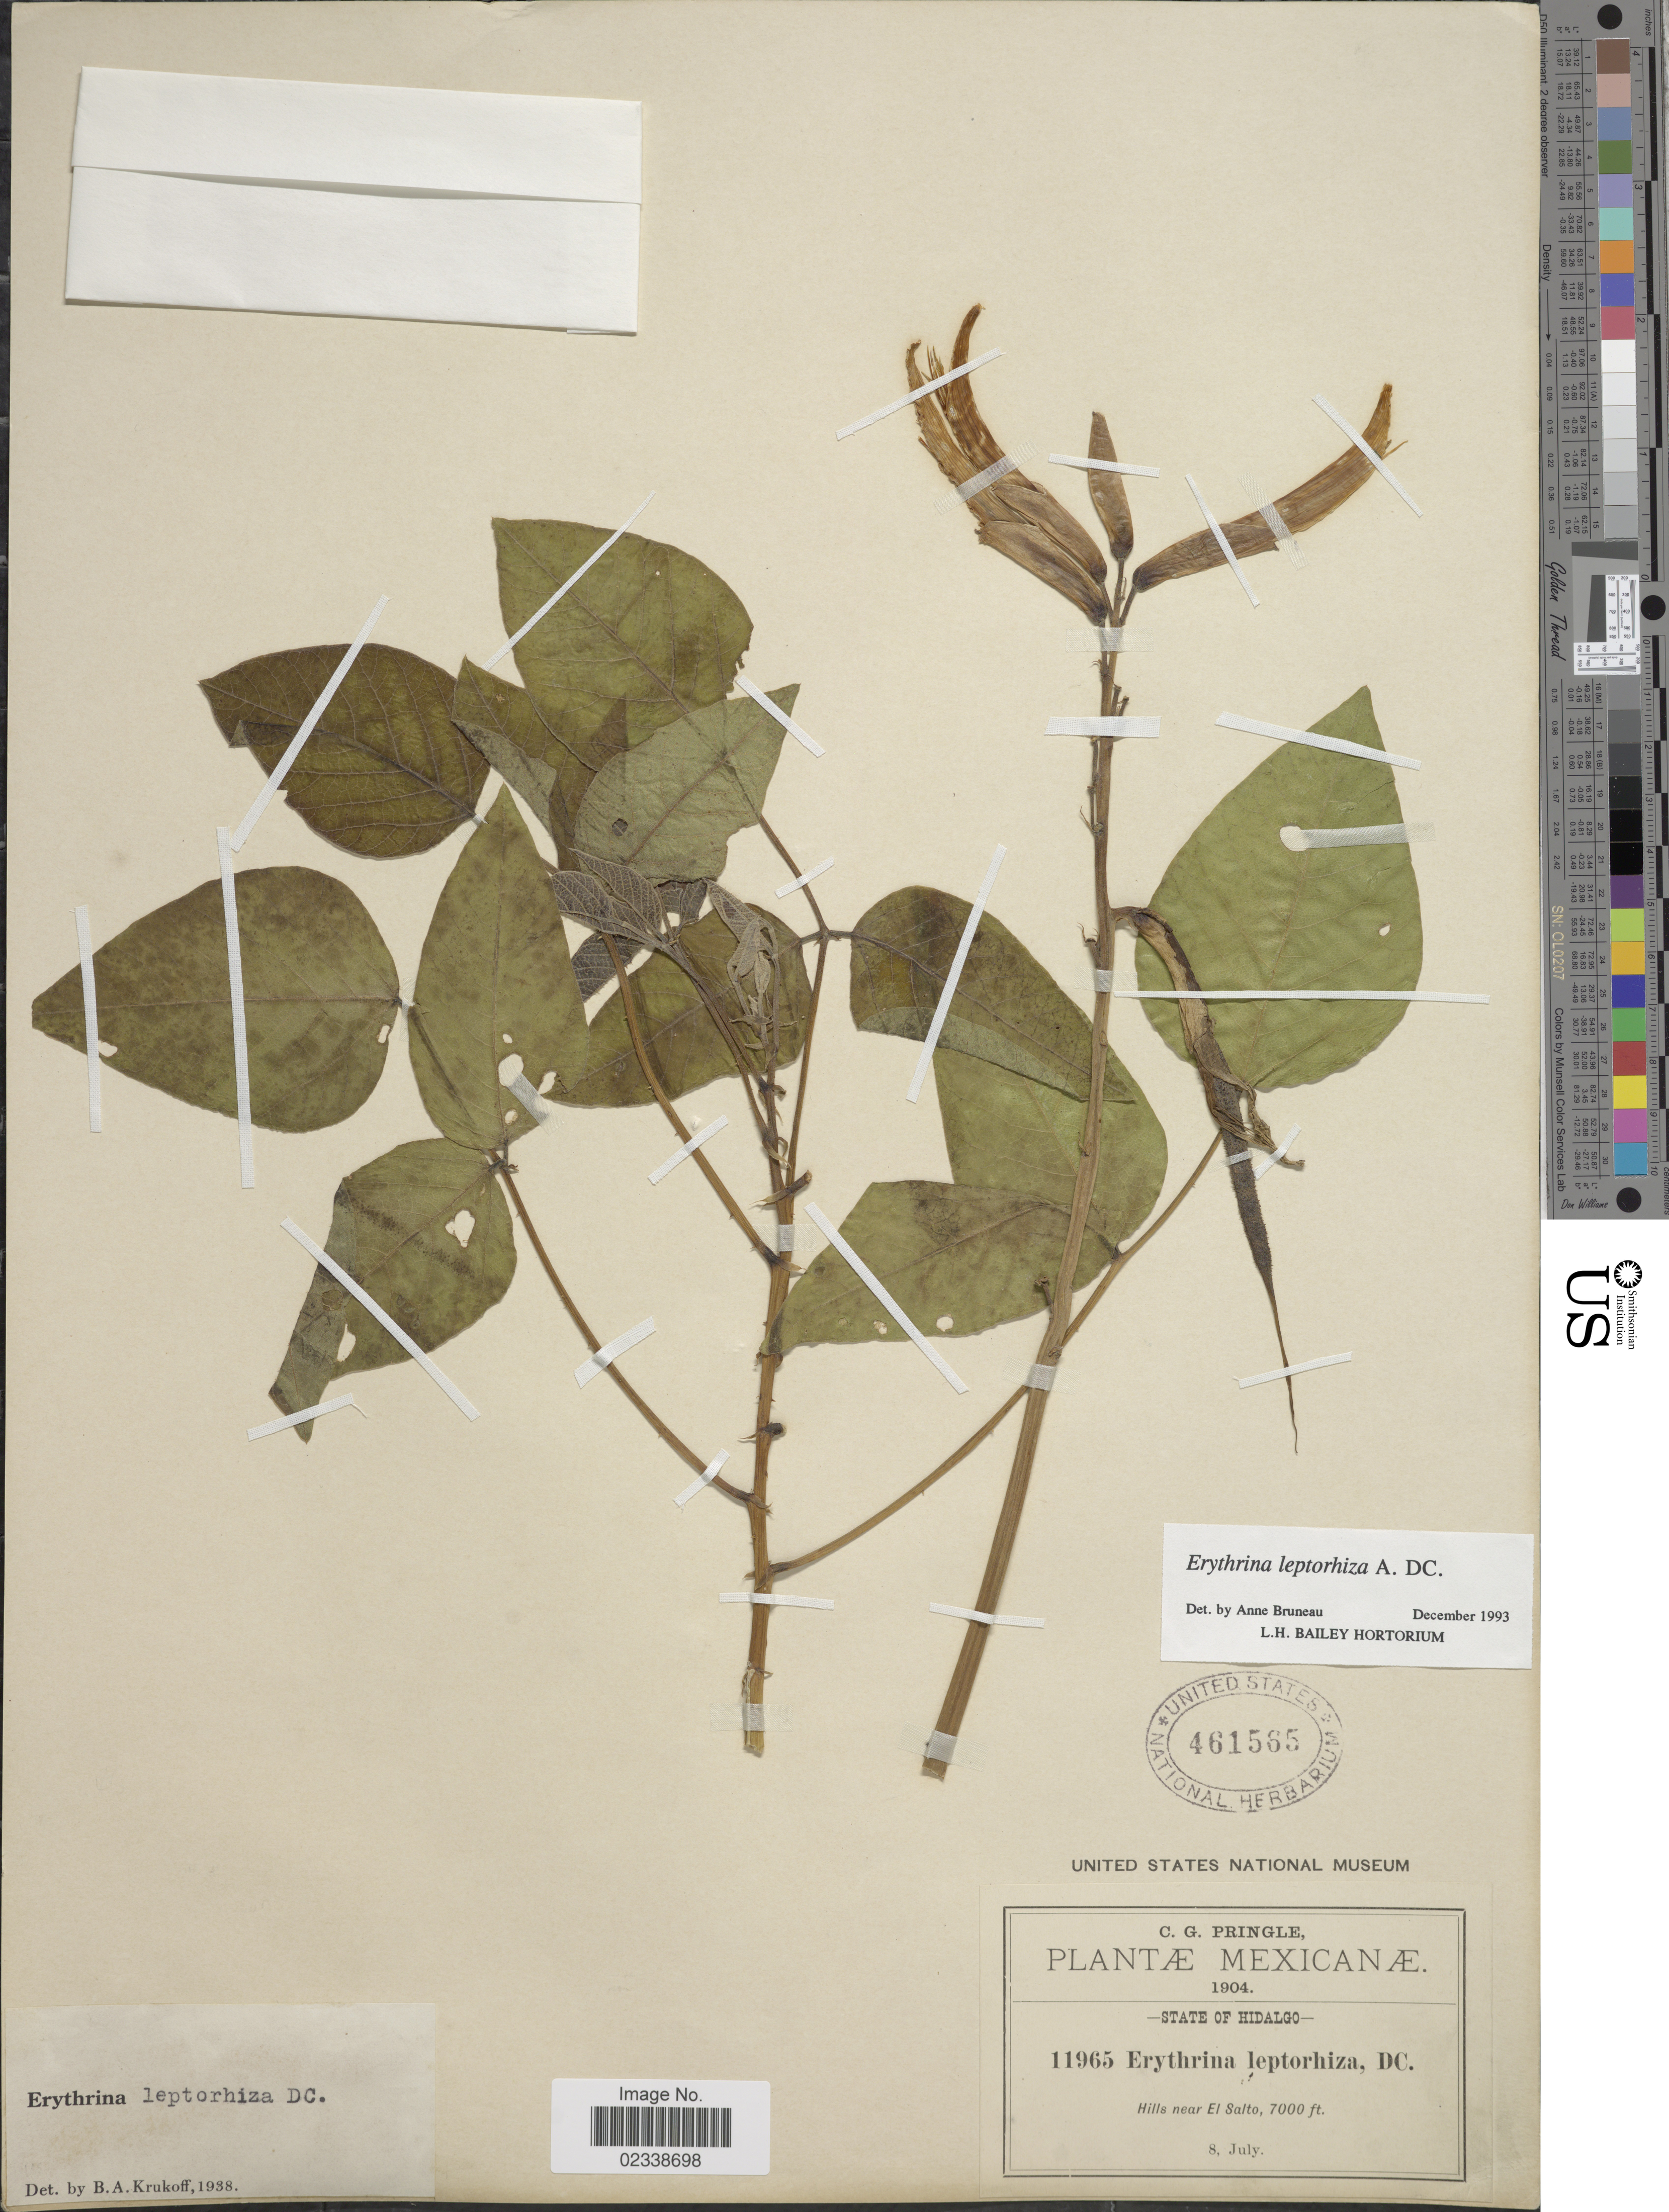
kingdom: Plantae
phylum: Tracheophyta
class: Magnoliopsida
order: Fabales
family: Fabaceae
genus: Erythrina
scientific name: Erythrina leptorhiza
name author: Moc. & Sessé ex DC.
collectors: C. G. Pringle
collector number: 11965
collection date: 1904-07-08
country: Mexico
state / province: Hidalgo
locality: near El Salto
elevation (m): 2134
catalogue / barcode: US 461565